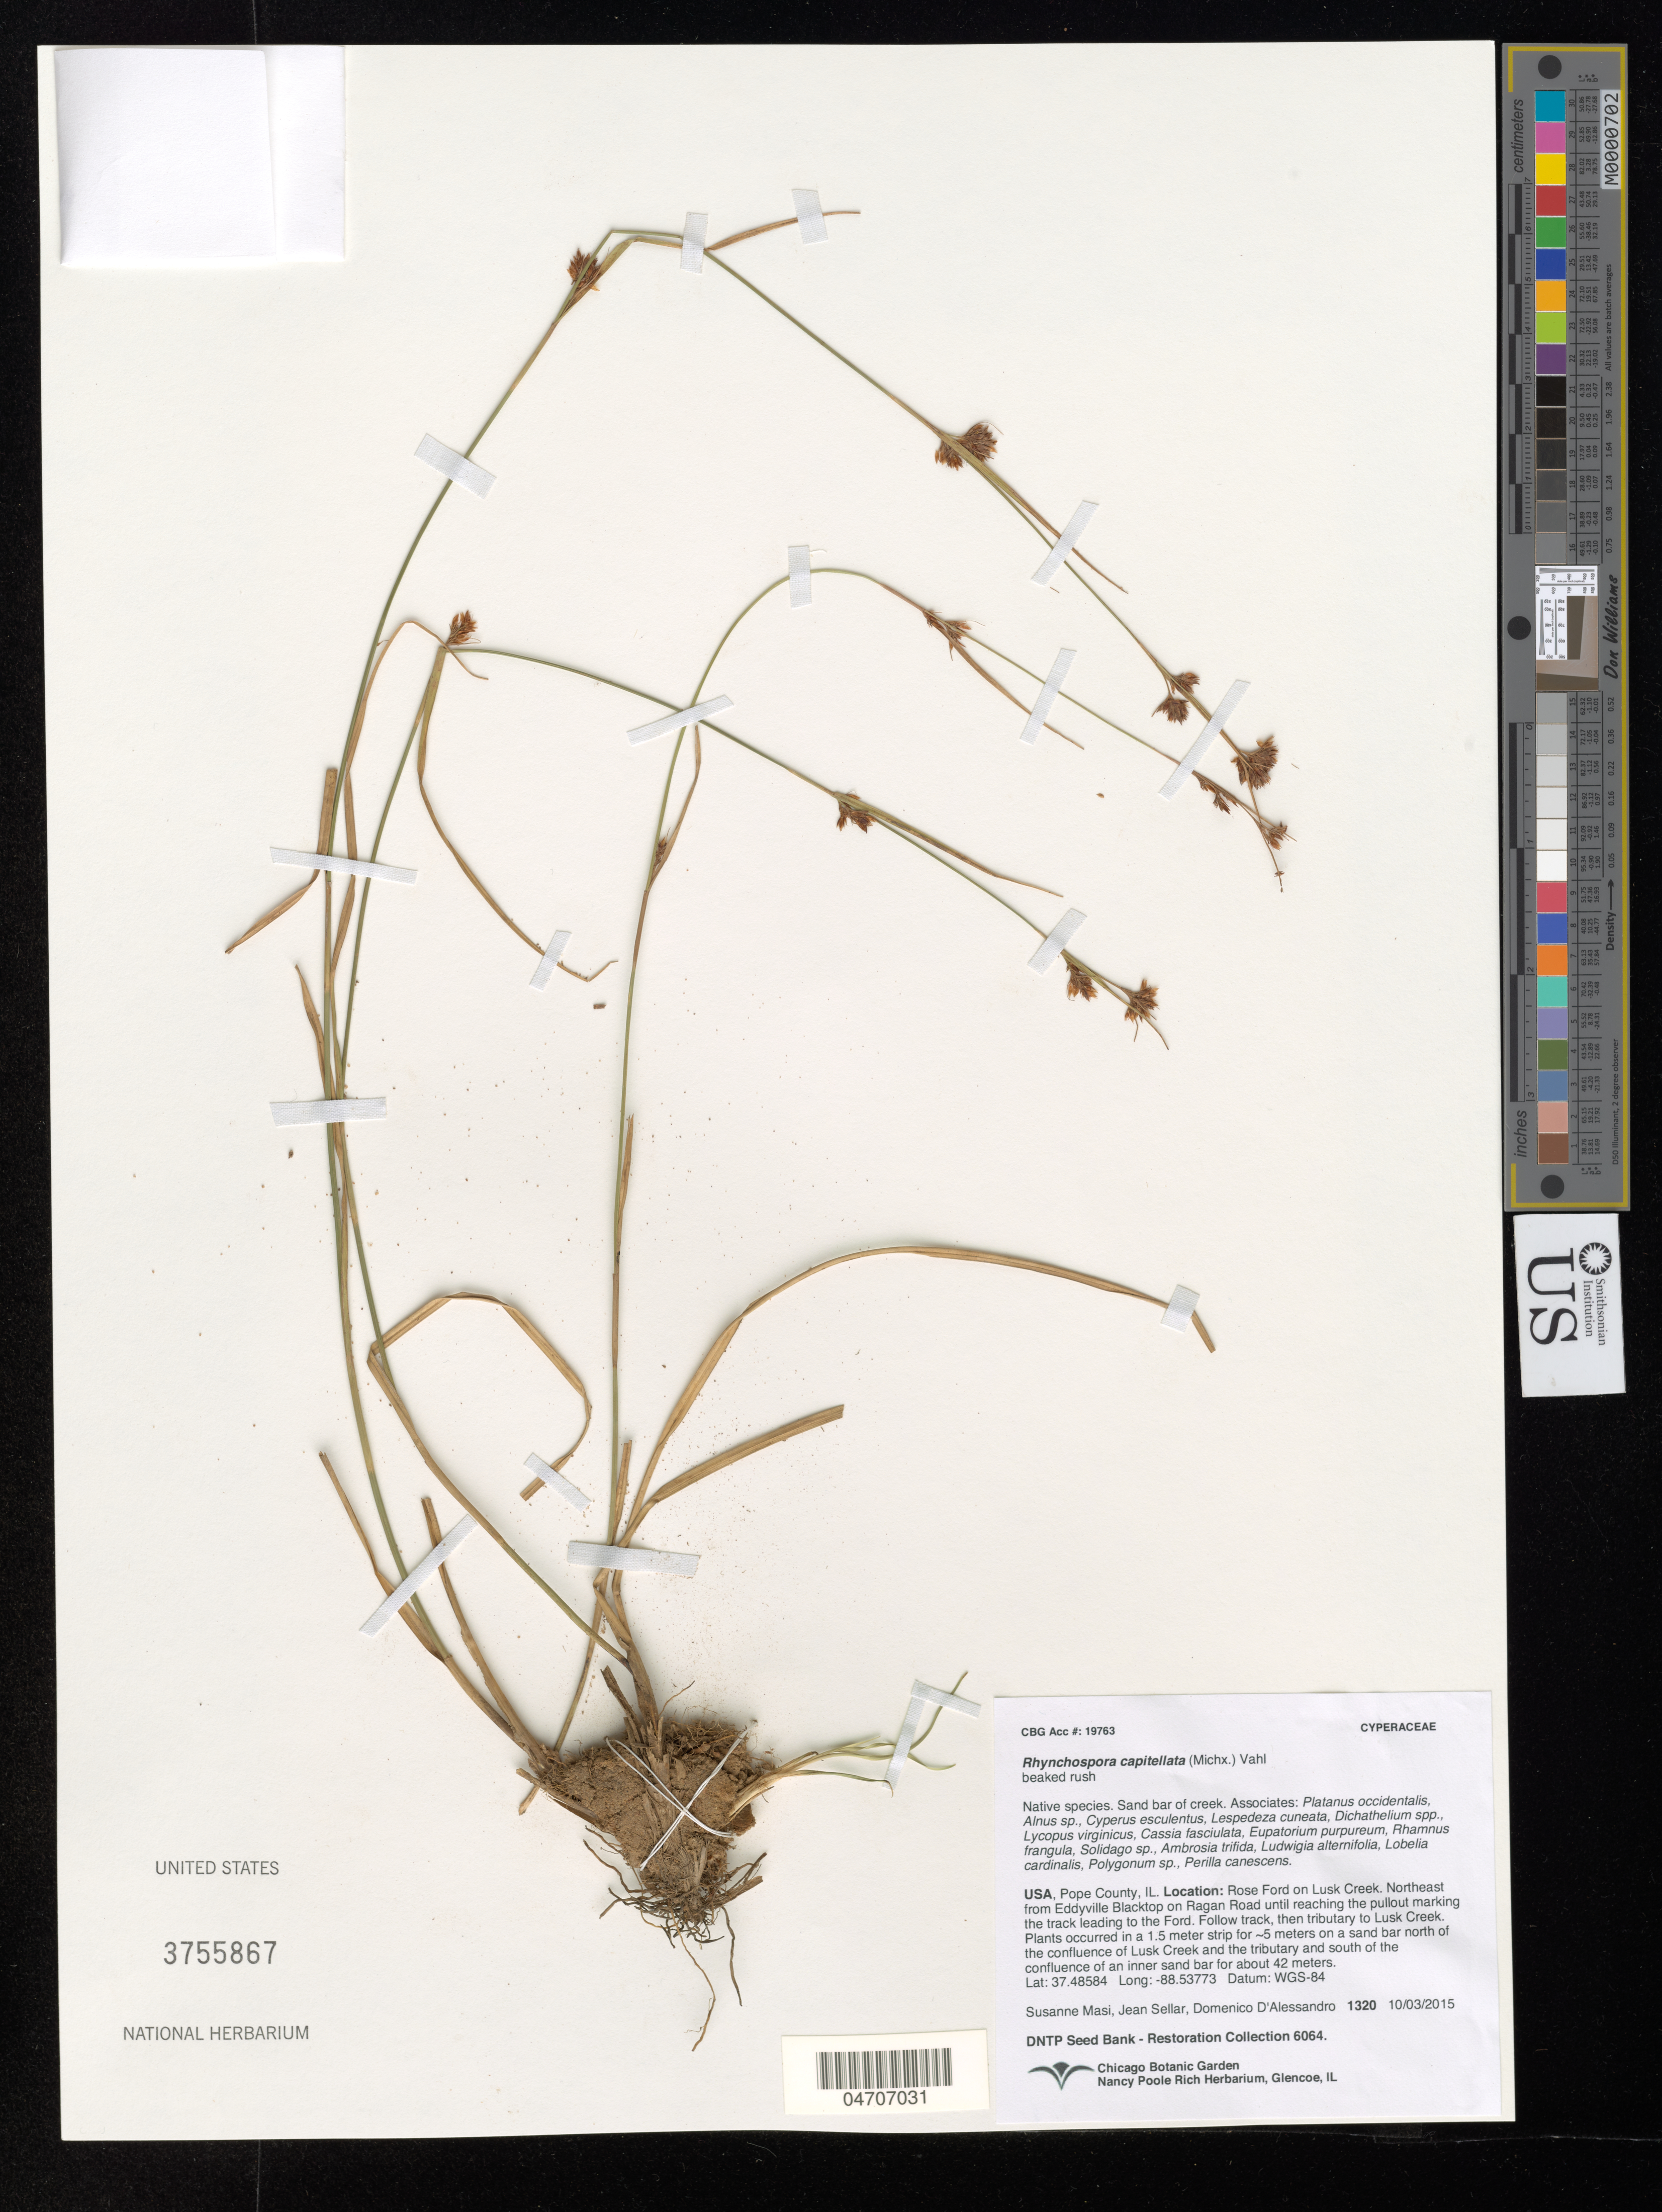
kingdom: Plantae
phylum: Tracheophyta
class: Liliopsida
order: Poales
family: Cyperaceae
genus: Rhynchospora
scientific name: Rhynchospora capitellata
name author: (Michx.) Vahl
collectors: S. Masi, A. Campos-Rocha & D. D'alessandro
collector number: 1320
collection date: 2015-10-03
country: United States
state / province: Illinois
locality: Pope County. Rose Ford on Lusk Creek. Northeast from Eddyville Blacktop on Ragan Road until reaching the pullout marking the track leading to the Ford. Follow track, then tributary to Lusk Creek. In a 1.5 meter strip for ~5 meters on a sand bar north of the confluence of Lusk Creek and the tributary and south of the confluence of an inner sand bar about 42 meters.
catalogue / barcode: US 3755867